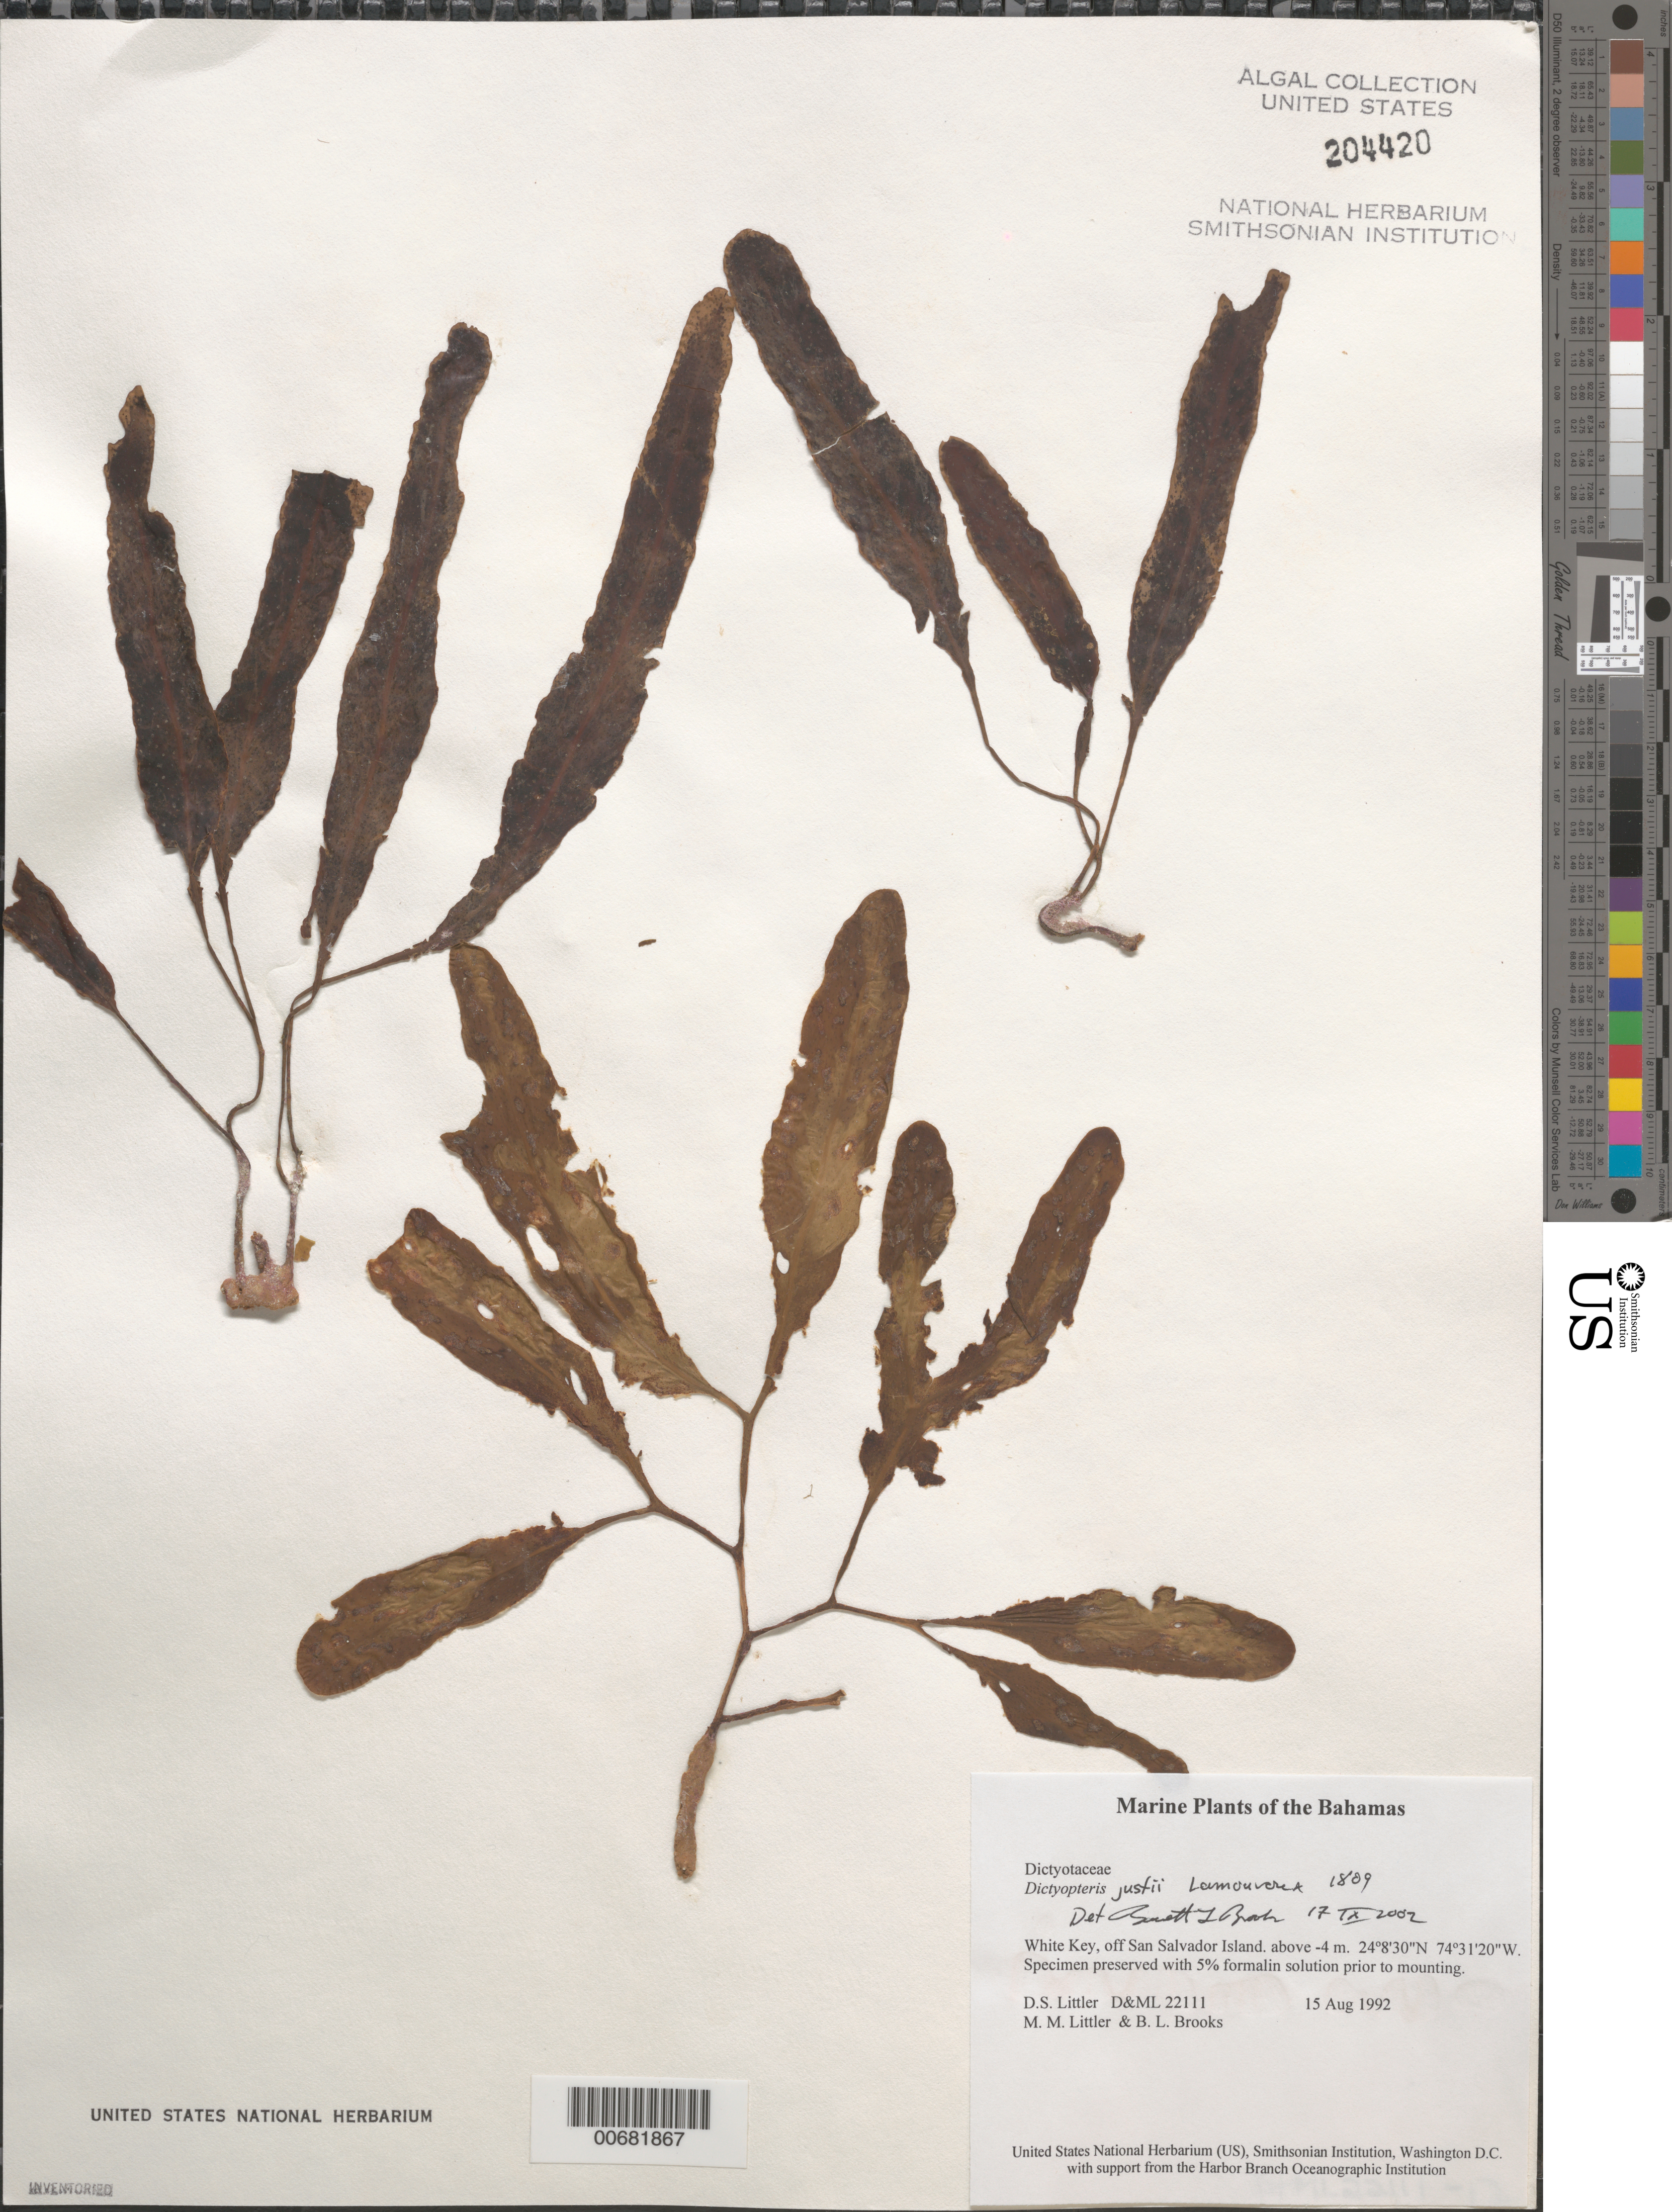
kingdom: Chromista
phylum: Ochrophyta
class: Phaeophyceae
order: Dictyotales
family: Dictyotaceae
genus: Dictyopteris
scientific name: Dictyopteris justii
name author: J.V.Lamouroux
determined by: Brooks, B. L., (BOT), Smithsonian Institution - National Museum of Natural History (UNITED STATES)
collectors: D. S. Littler, M. M. Littler & B. Brooks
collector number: D&ML 22111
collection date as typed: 15 Aug 1992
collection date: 1992-08-15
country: Bahamas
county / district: San Salvador District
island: White Key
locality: Off San Salvador Island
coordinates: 24 8' 30" N, 74 31' 20" W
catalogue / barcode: US 204420